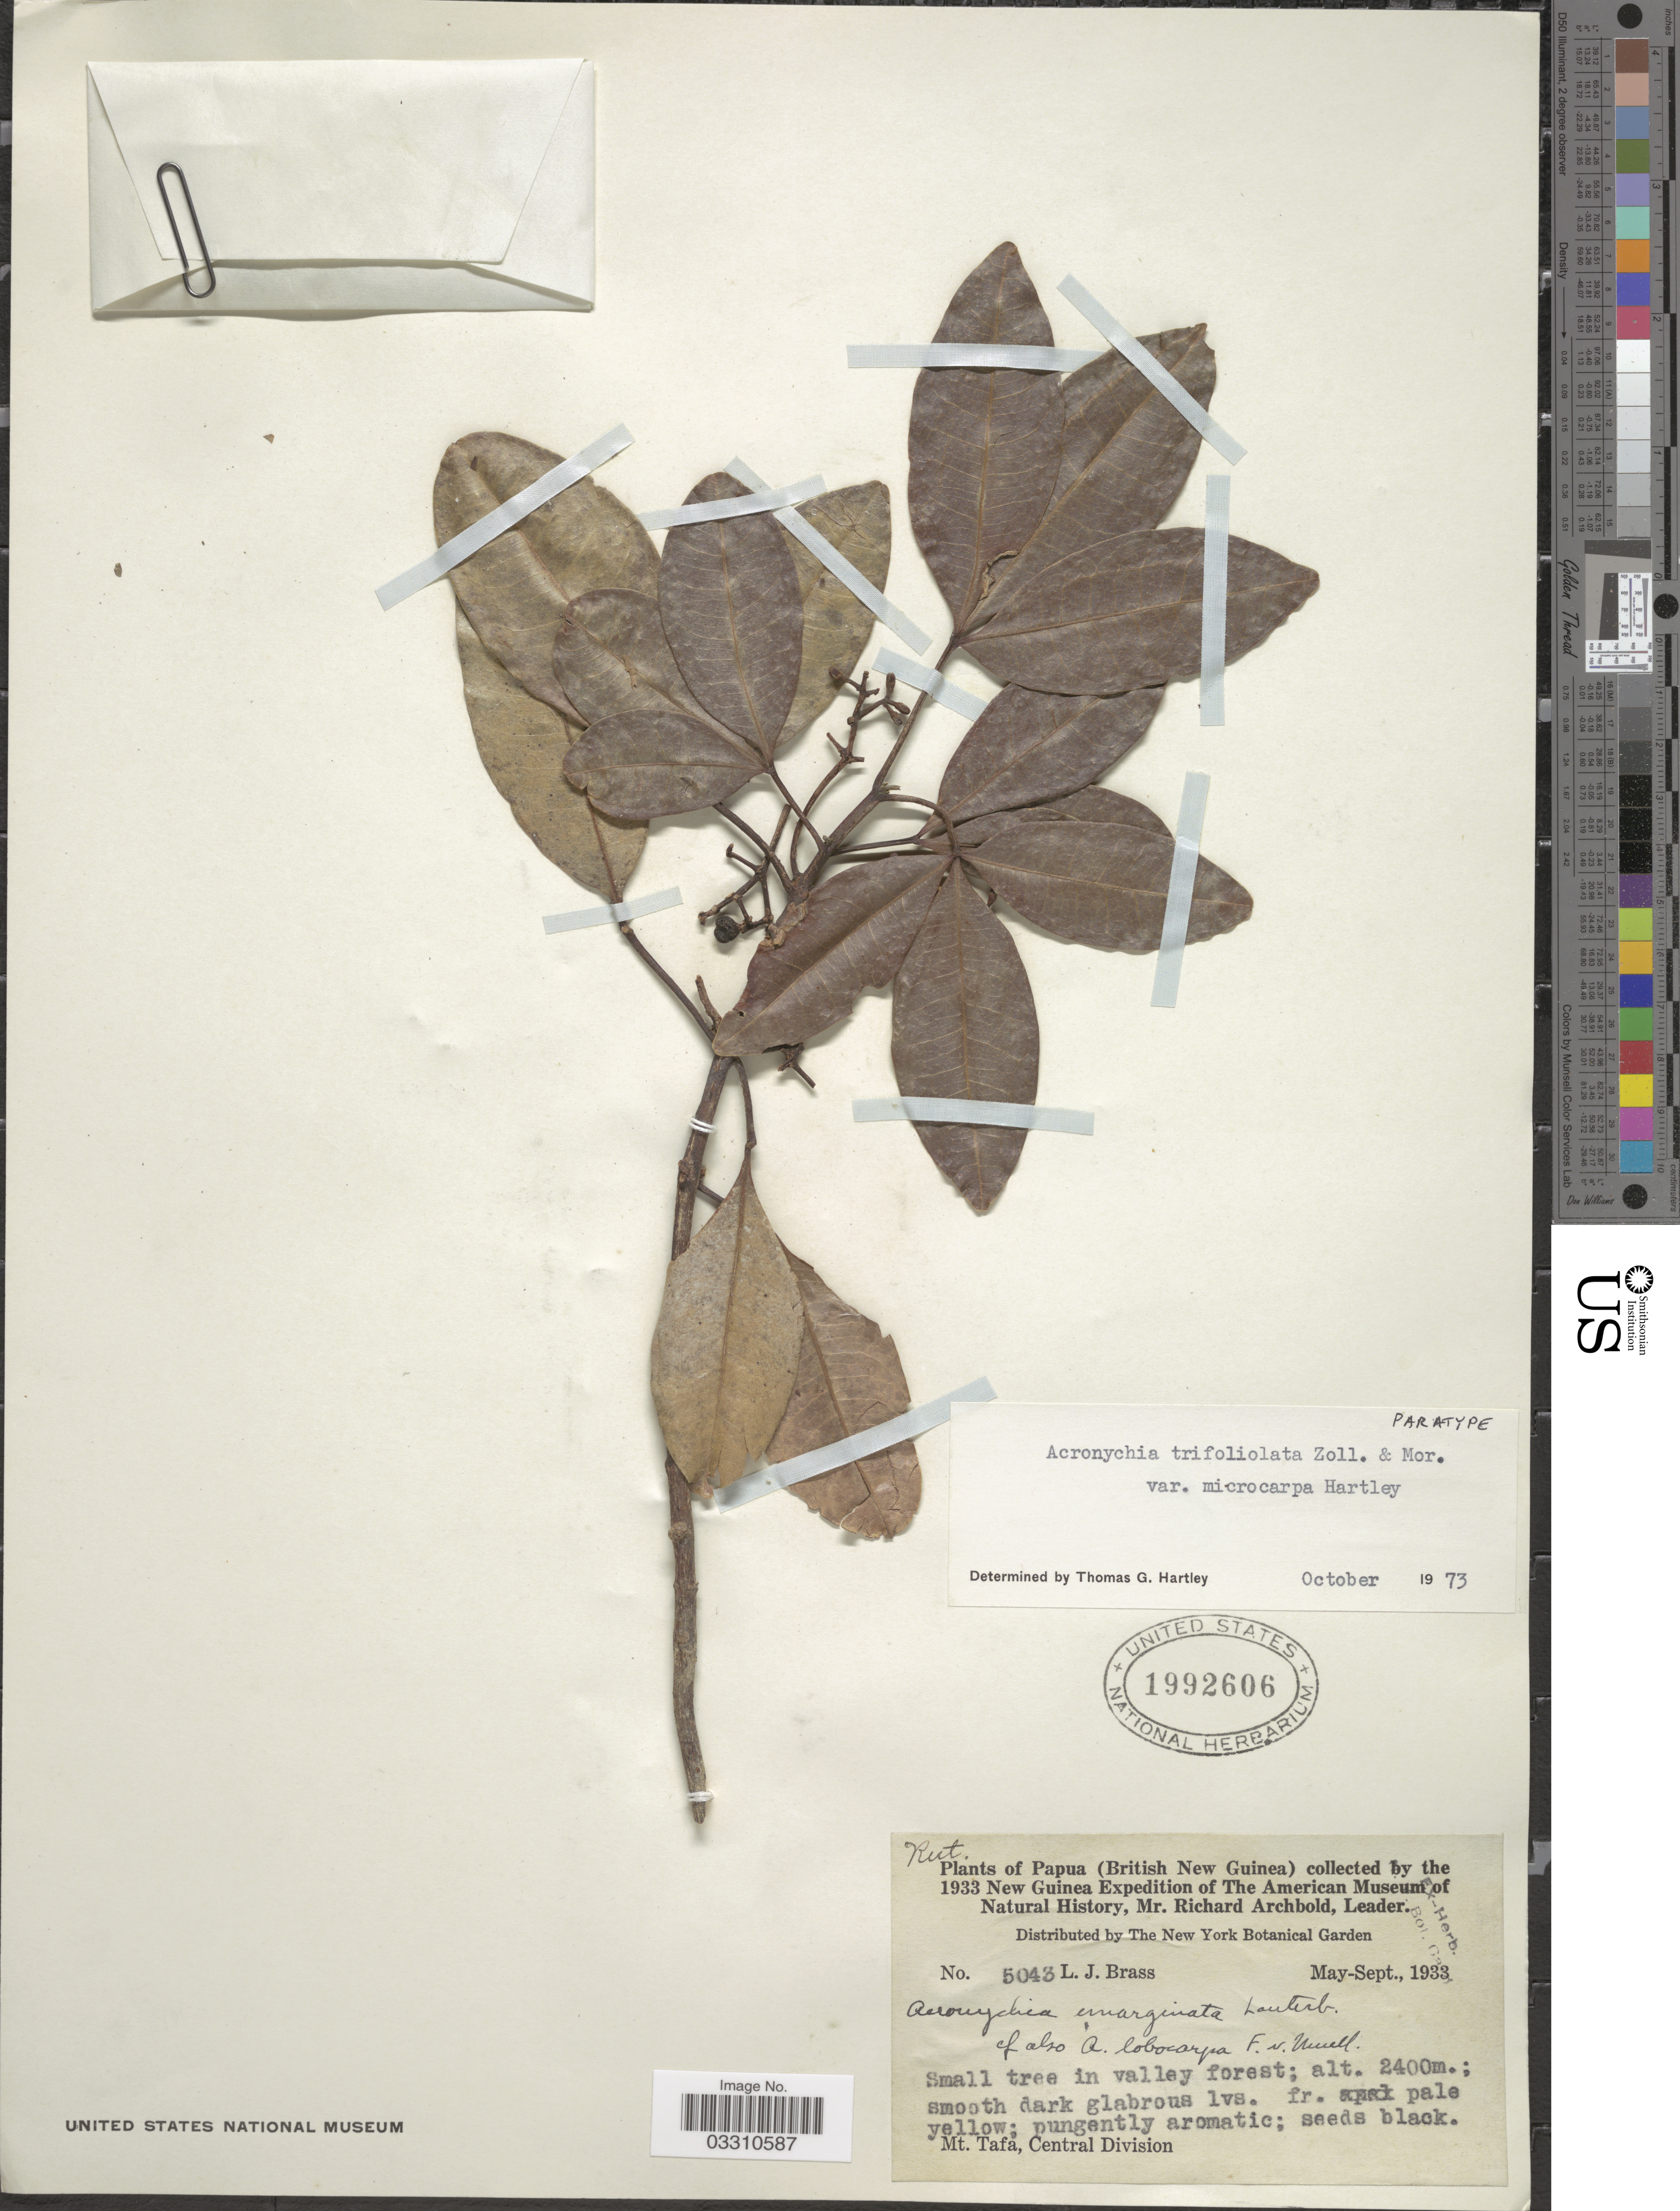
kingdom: Plantae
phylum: Tracheophyta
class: Magnoliopsida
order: Sapindales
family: Rutaceae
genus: Acronychia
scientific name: Acronychia trifoliolata var. microcarpa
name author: T.G. Hartley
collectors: L. J. Brass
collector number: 5043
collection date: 1933-05/1933-09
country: Papua New Guinea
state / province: Central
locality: Mt. Tafa, Central Division. Papua (British New Guinea).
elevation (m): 2400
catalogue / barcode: US 1992606